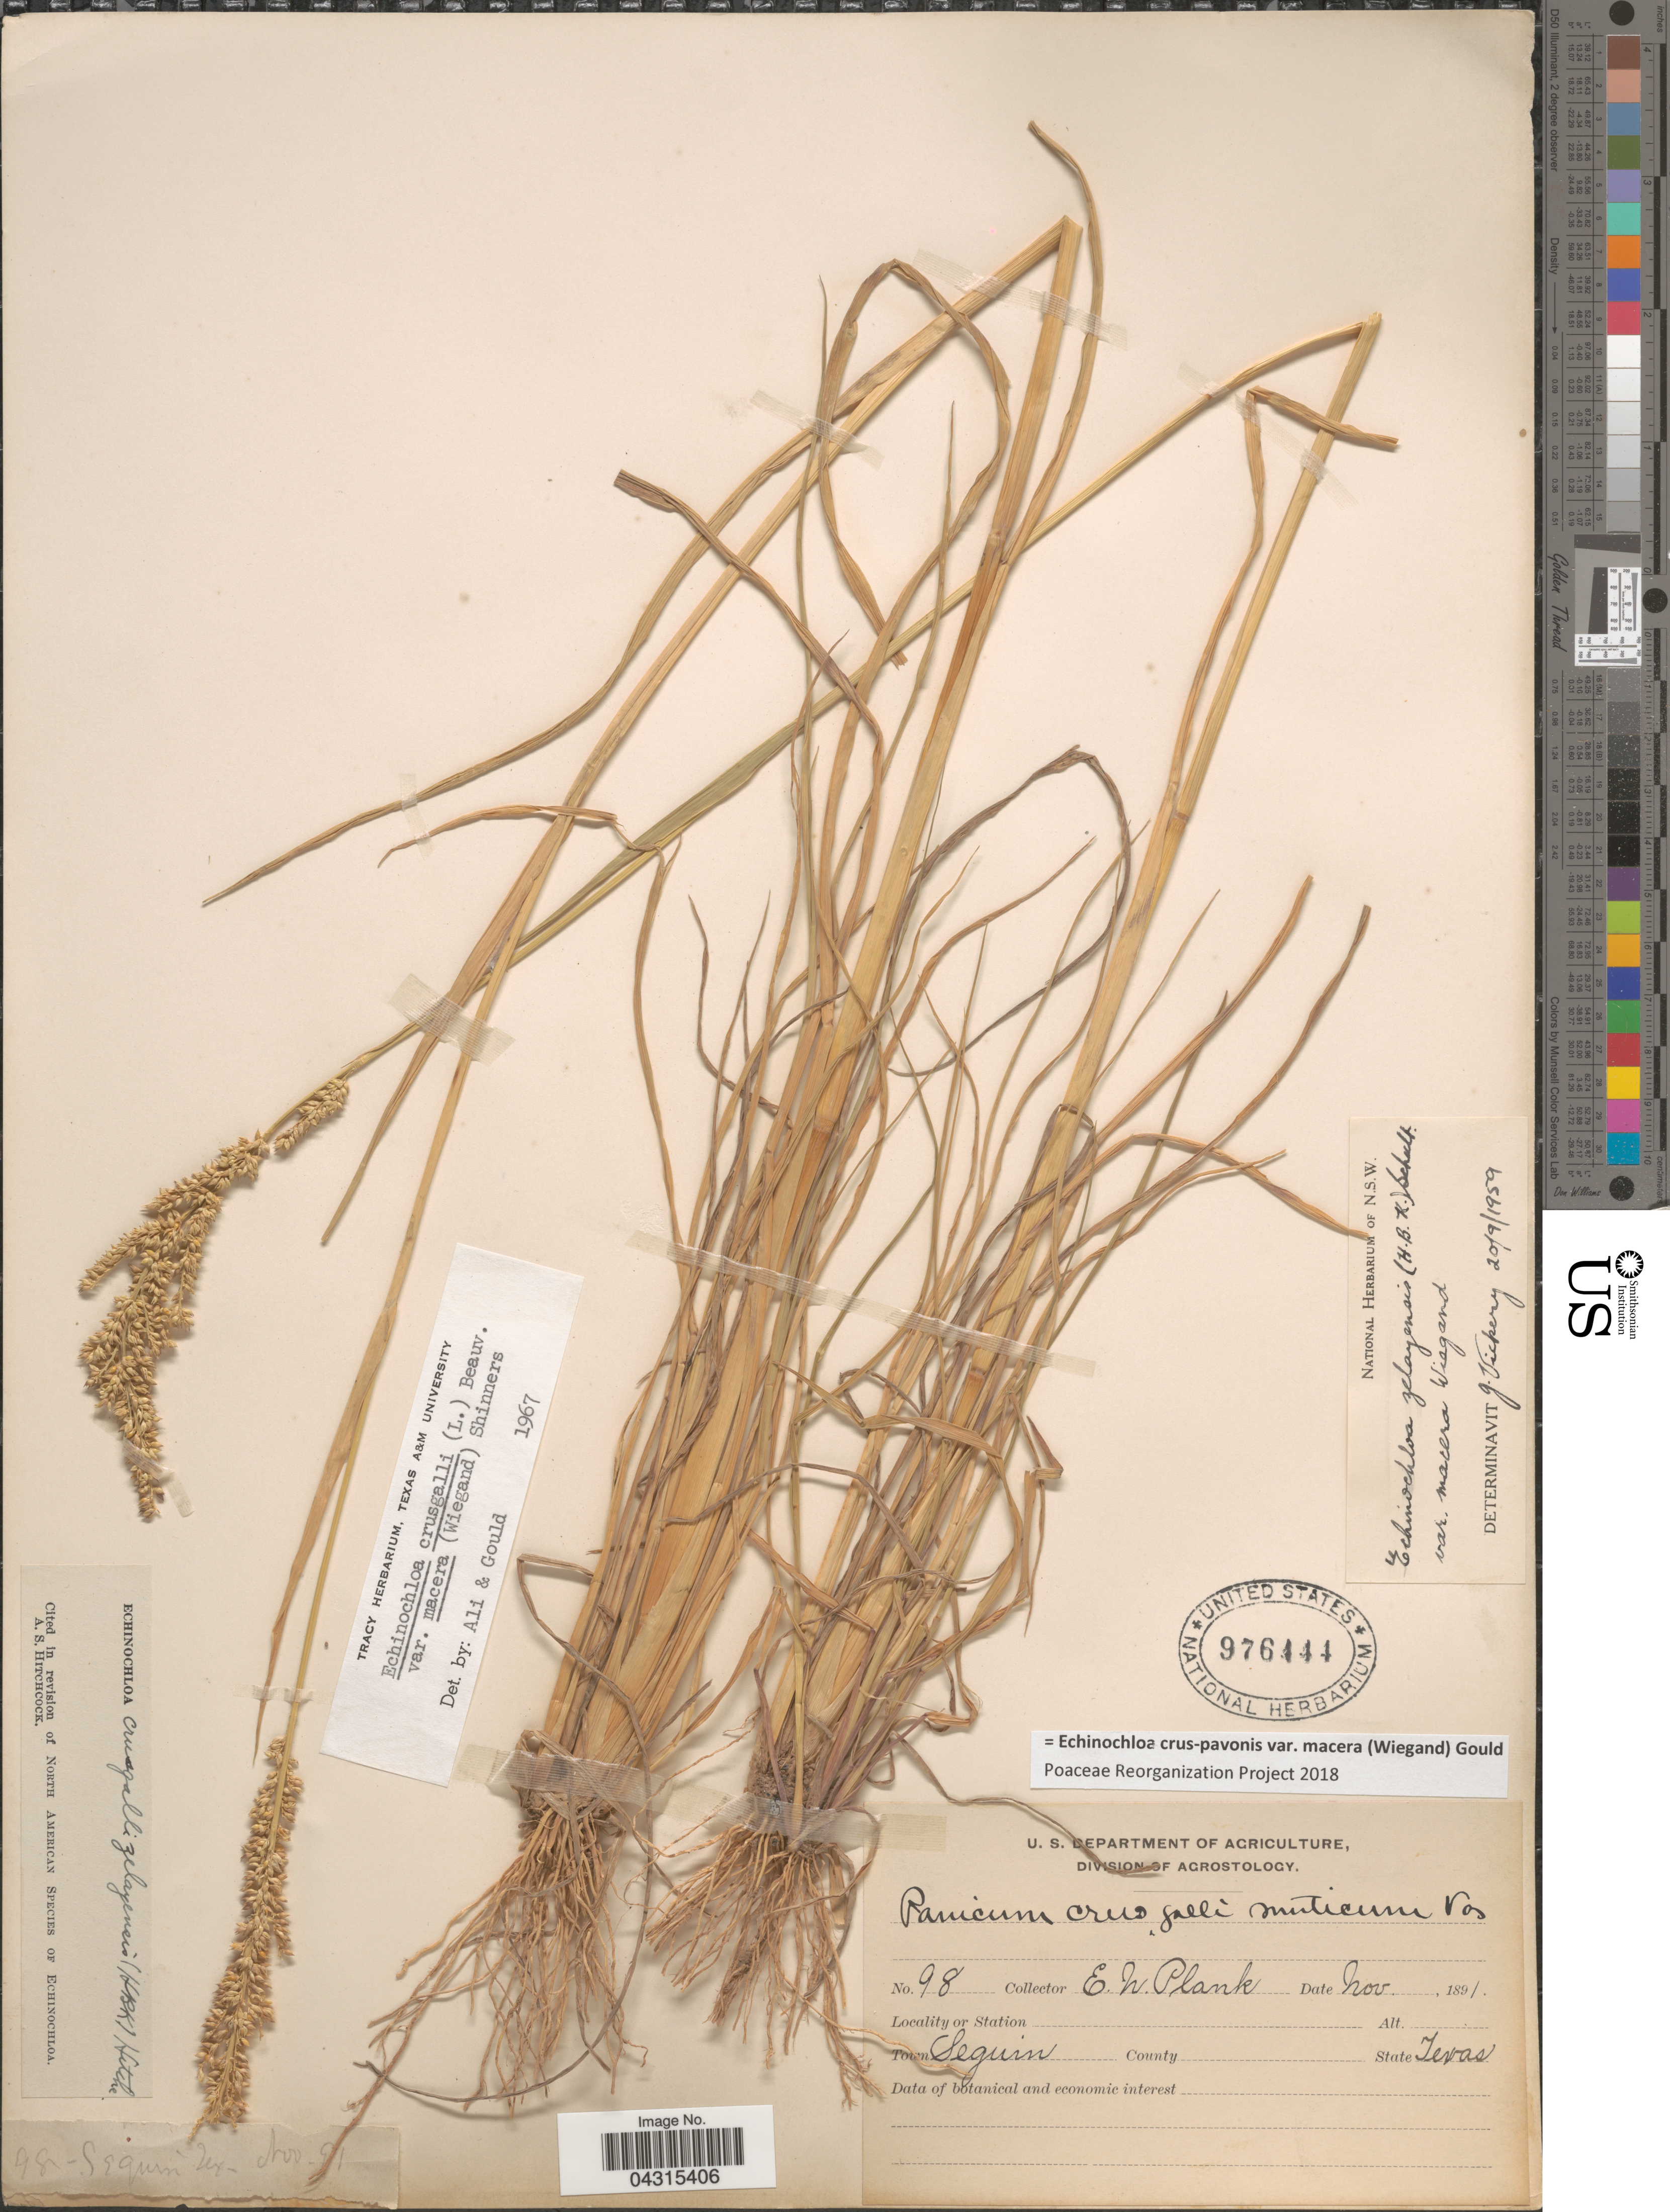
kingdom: Plantae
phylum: Tracheophyta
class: Liliopsida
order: Poales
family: Poaceae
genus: Echinochloa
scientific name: Echinochloa crus-pavonis var. macera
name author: (Wiegand) Gould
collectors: E. Plank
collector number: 98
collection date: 1891-11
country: United States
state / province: Texas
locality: Town Seguin.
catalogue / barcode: US 976444